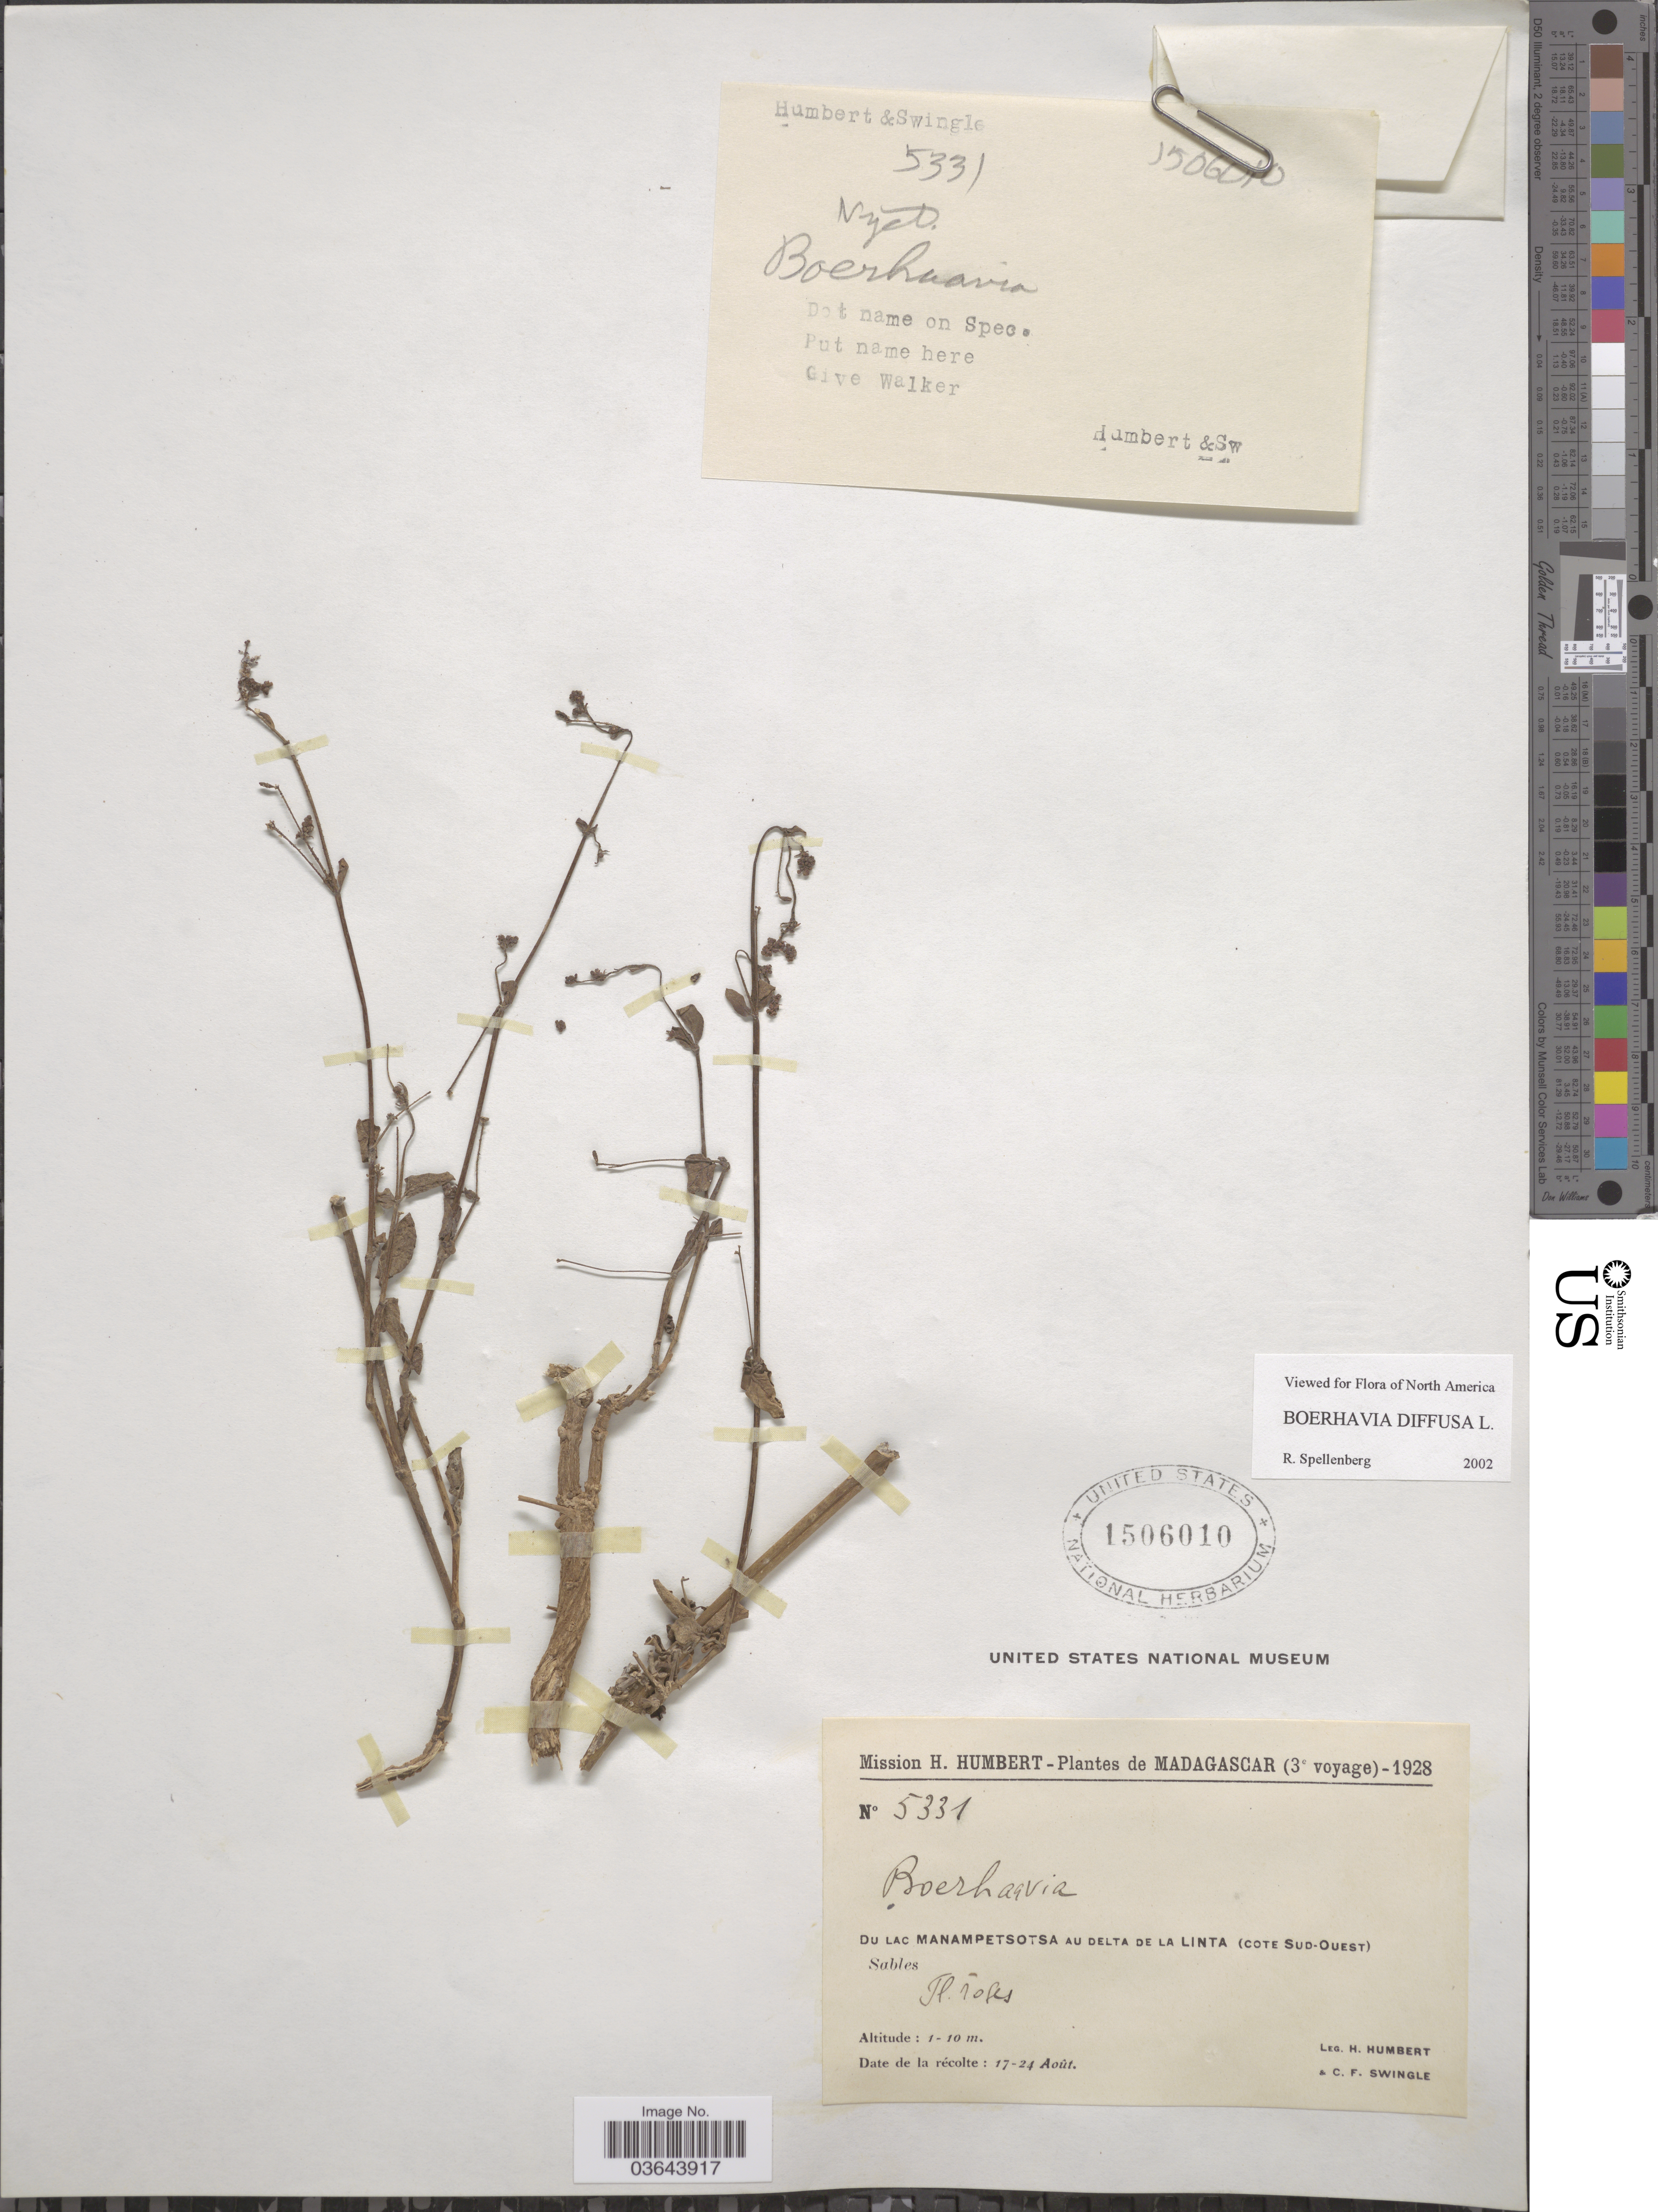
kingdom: Plantae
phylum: Tracheophyta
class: Magnoliopsida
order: Caryophyllales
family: Nyctaginaceae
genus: Boerhavia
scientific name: Boerhavia diffusa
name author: L.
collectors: H. Humbert & C. Swingle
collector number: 5331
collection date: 1928-08-17/1928-08-24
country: Madagascar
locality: Du Lac Manampetsotsa au delta de la Linta (Cote Sud-Ouest).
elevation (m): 1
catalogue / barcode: US 1506010